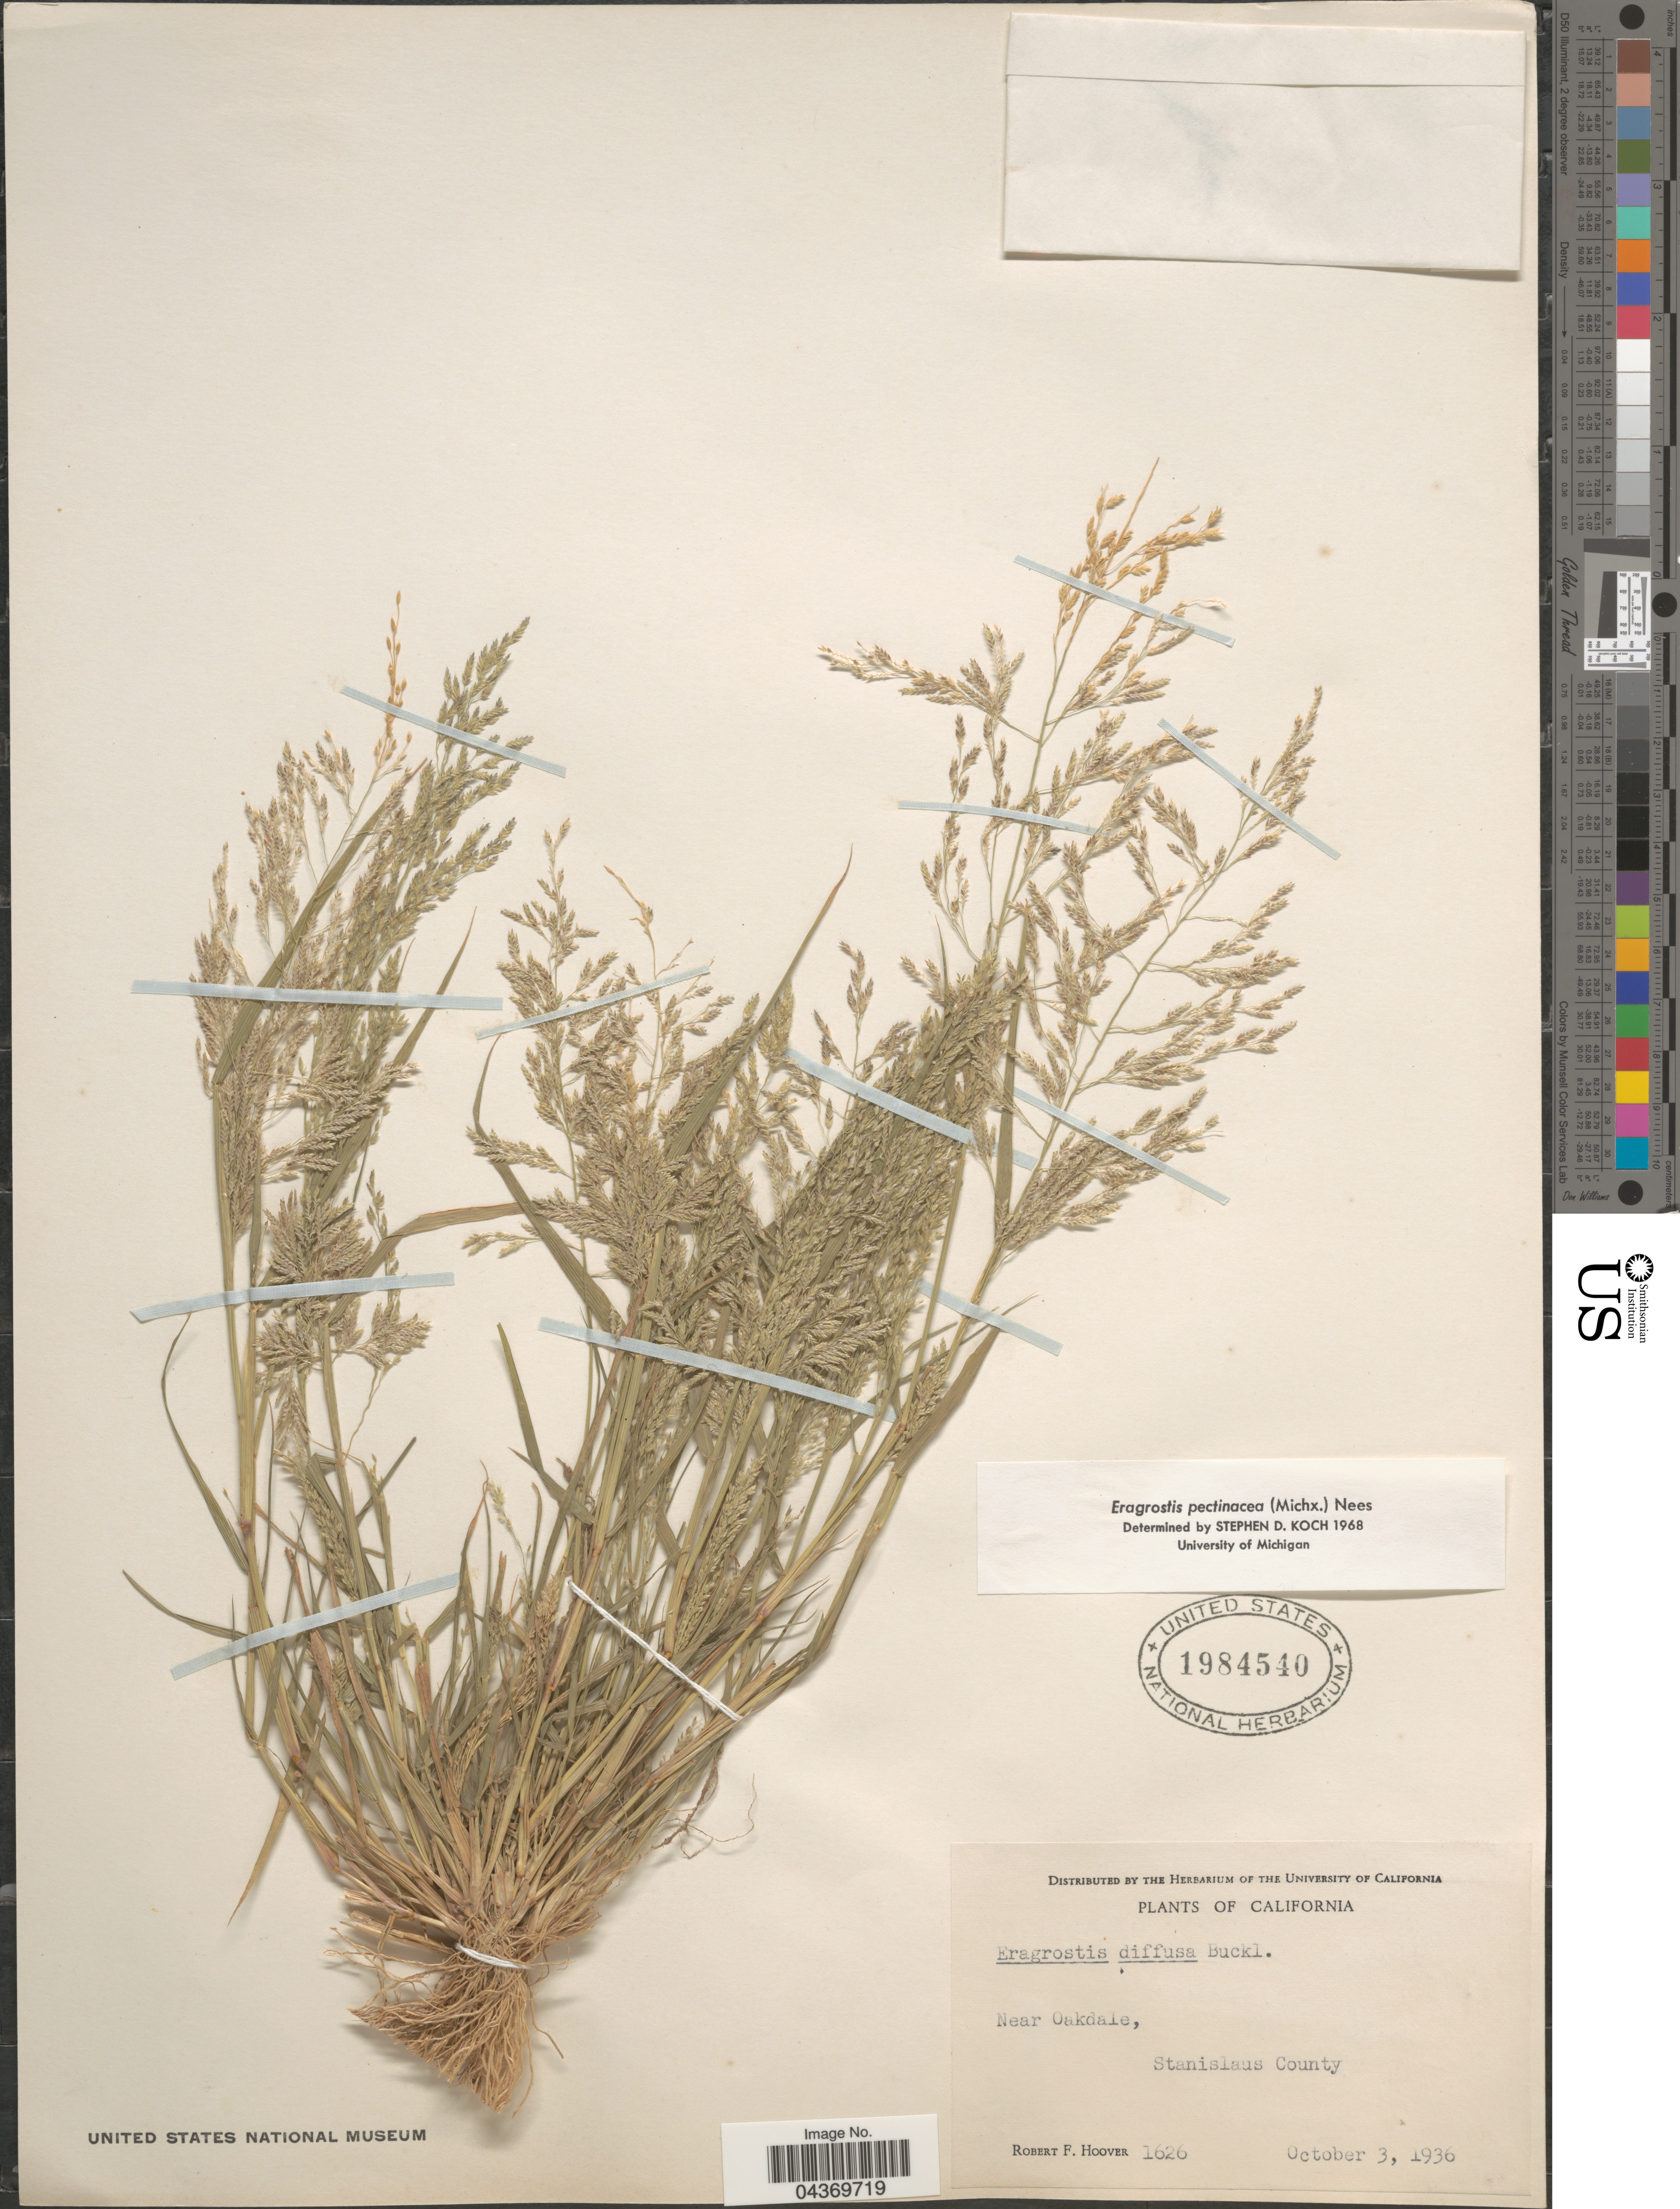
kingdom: Plantae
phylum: Tracheophyta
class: Liliopsida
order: Poales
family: Poaceae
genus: Eragrostis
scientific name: Eragrostis pectinacea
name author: (Michx.) Nees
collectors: R. F. Hoover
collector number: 1626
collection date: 1936-10-03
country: United States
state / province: California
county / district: Stanislaus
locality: Near Oakdale, Stanislaus County.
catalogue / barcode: US 1984540